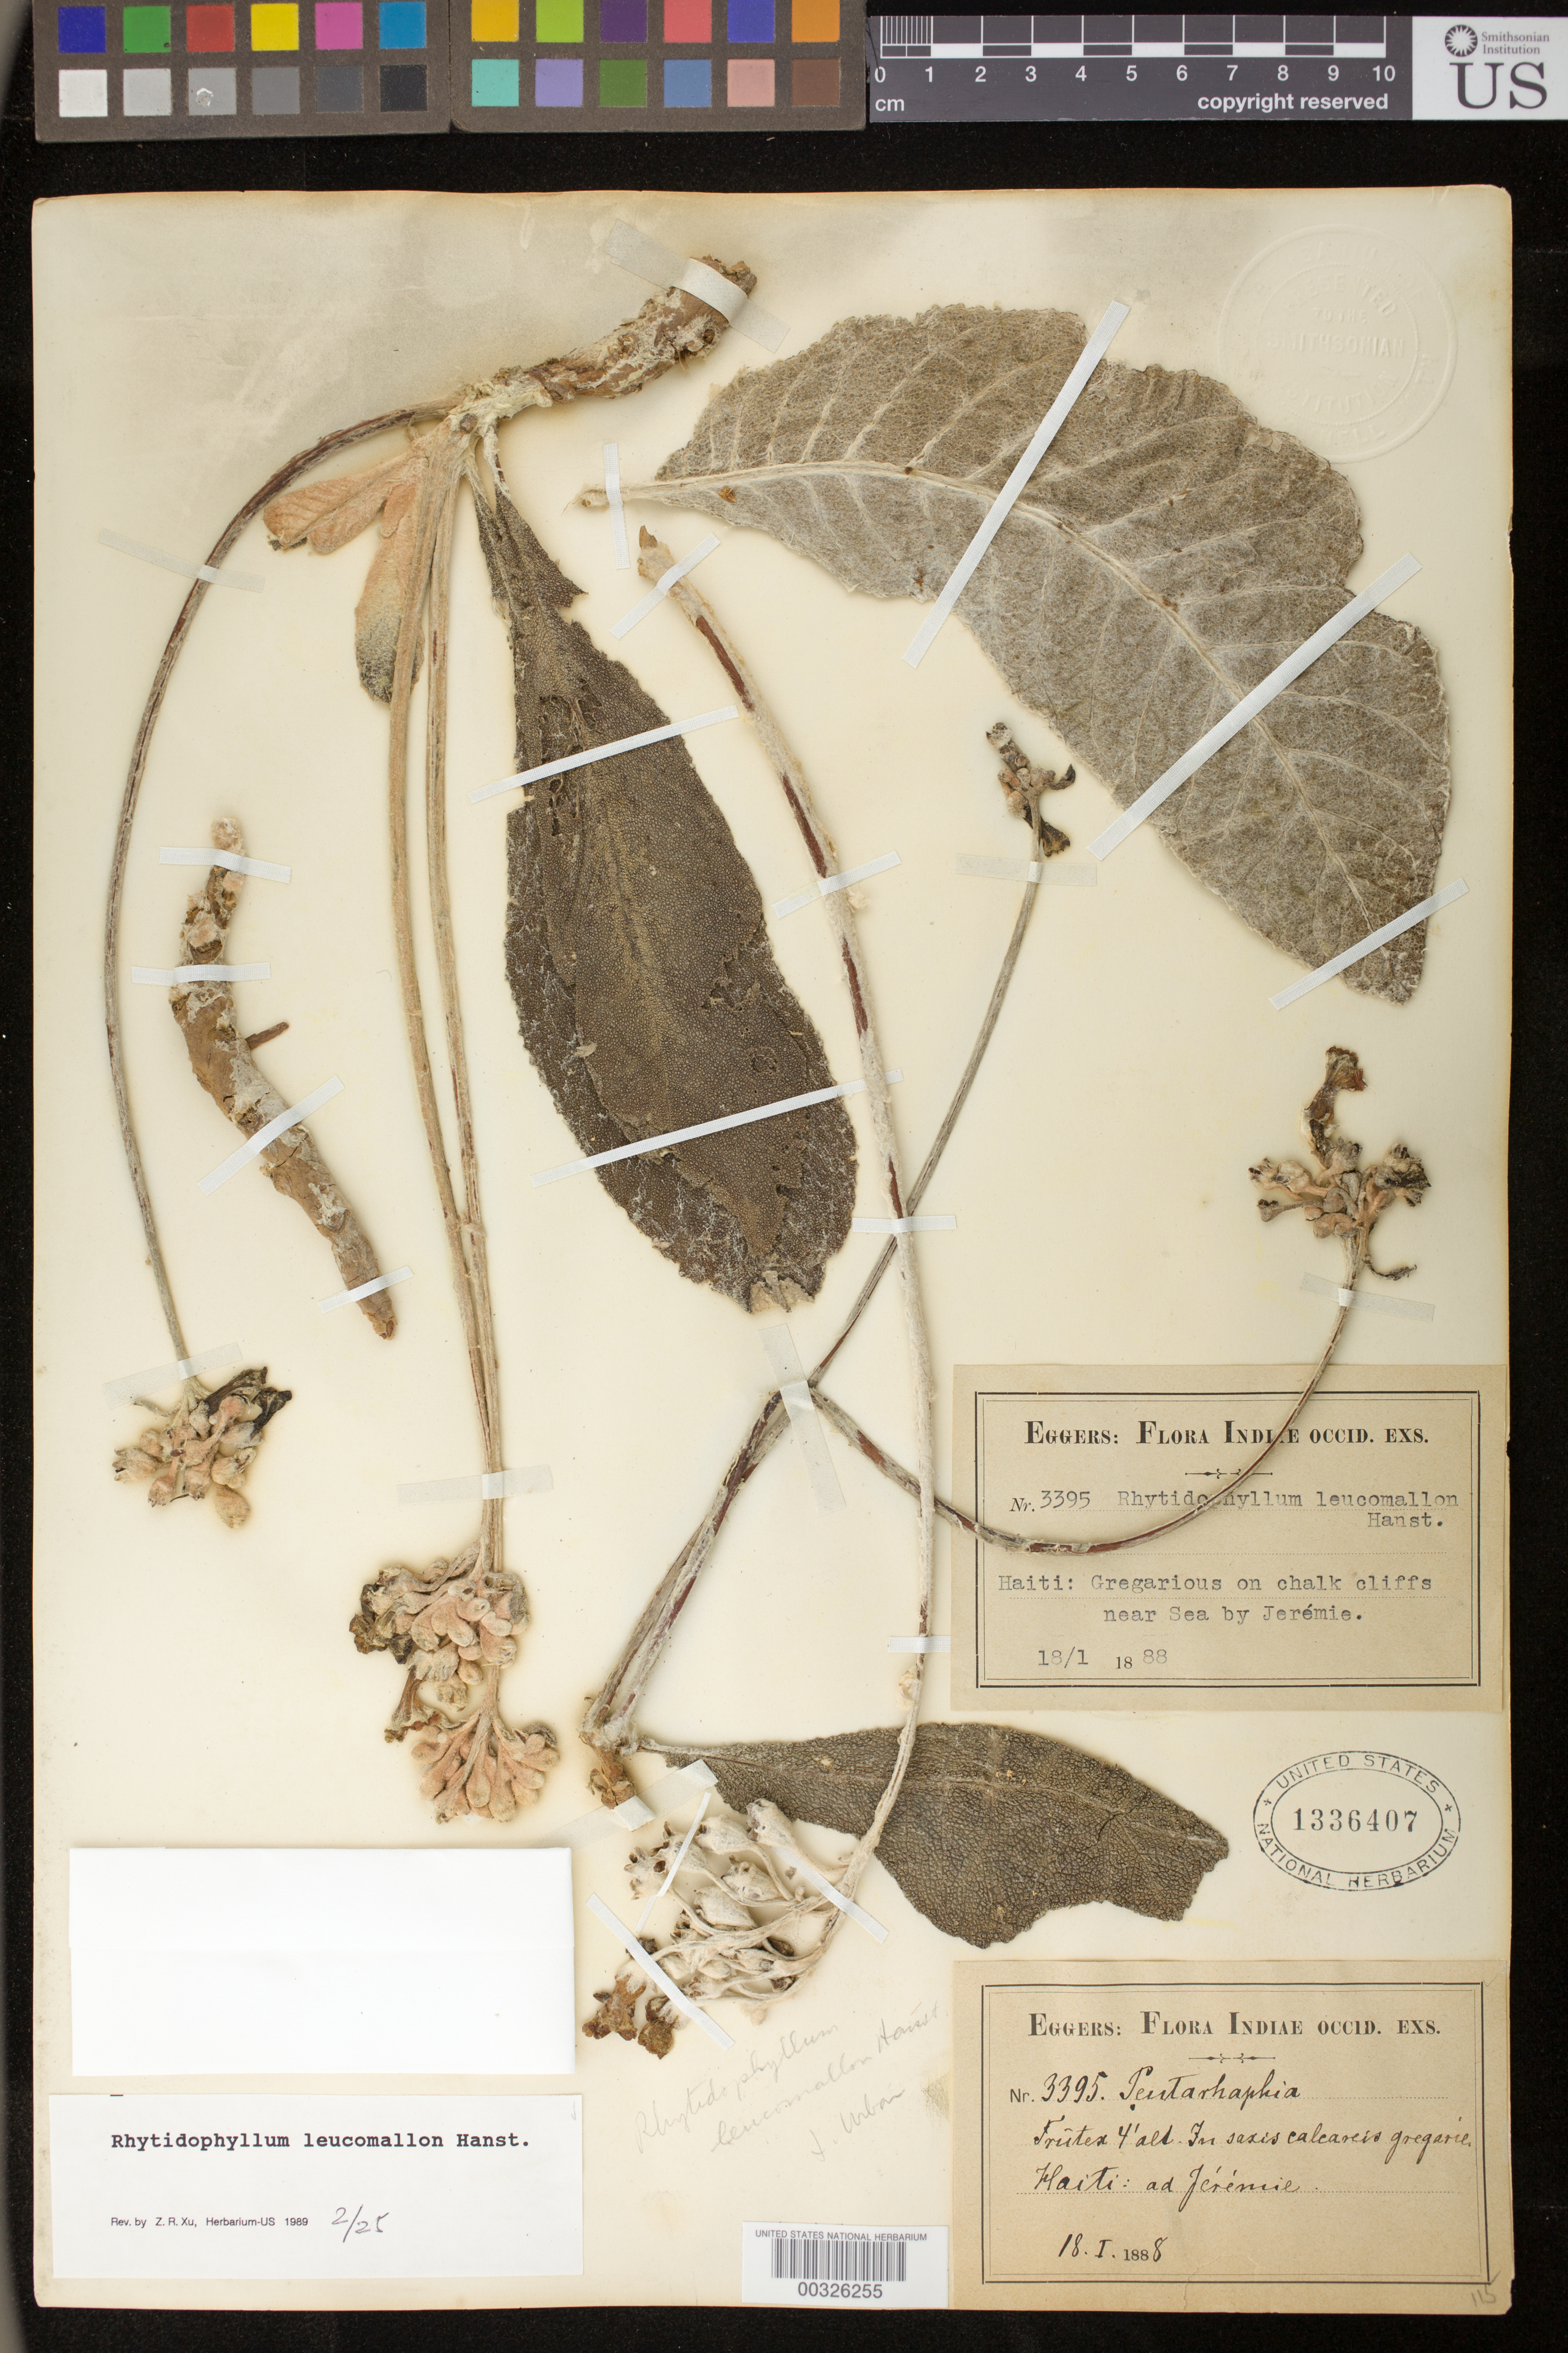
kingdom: Plantae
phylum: Tracheophyta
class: Magnoliopsida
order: Lamiales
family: Gesneriaceae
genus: Rhytidophyllum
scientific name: Rhytidophyllum leucomallon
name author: Hanst.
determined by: Xu, X. R.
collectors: H. F. A. von Eggers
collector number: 3395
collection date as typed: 18 Jan 1888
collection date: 1888-01-18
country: Haiti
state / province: Grand'Anse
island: Hispaniola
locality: Haiti: ad Jérémie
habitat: In saxis calcareis gregarie [gregarious on chalk cliffs near sea]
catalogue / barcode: US 1336407